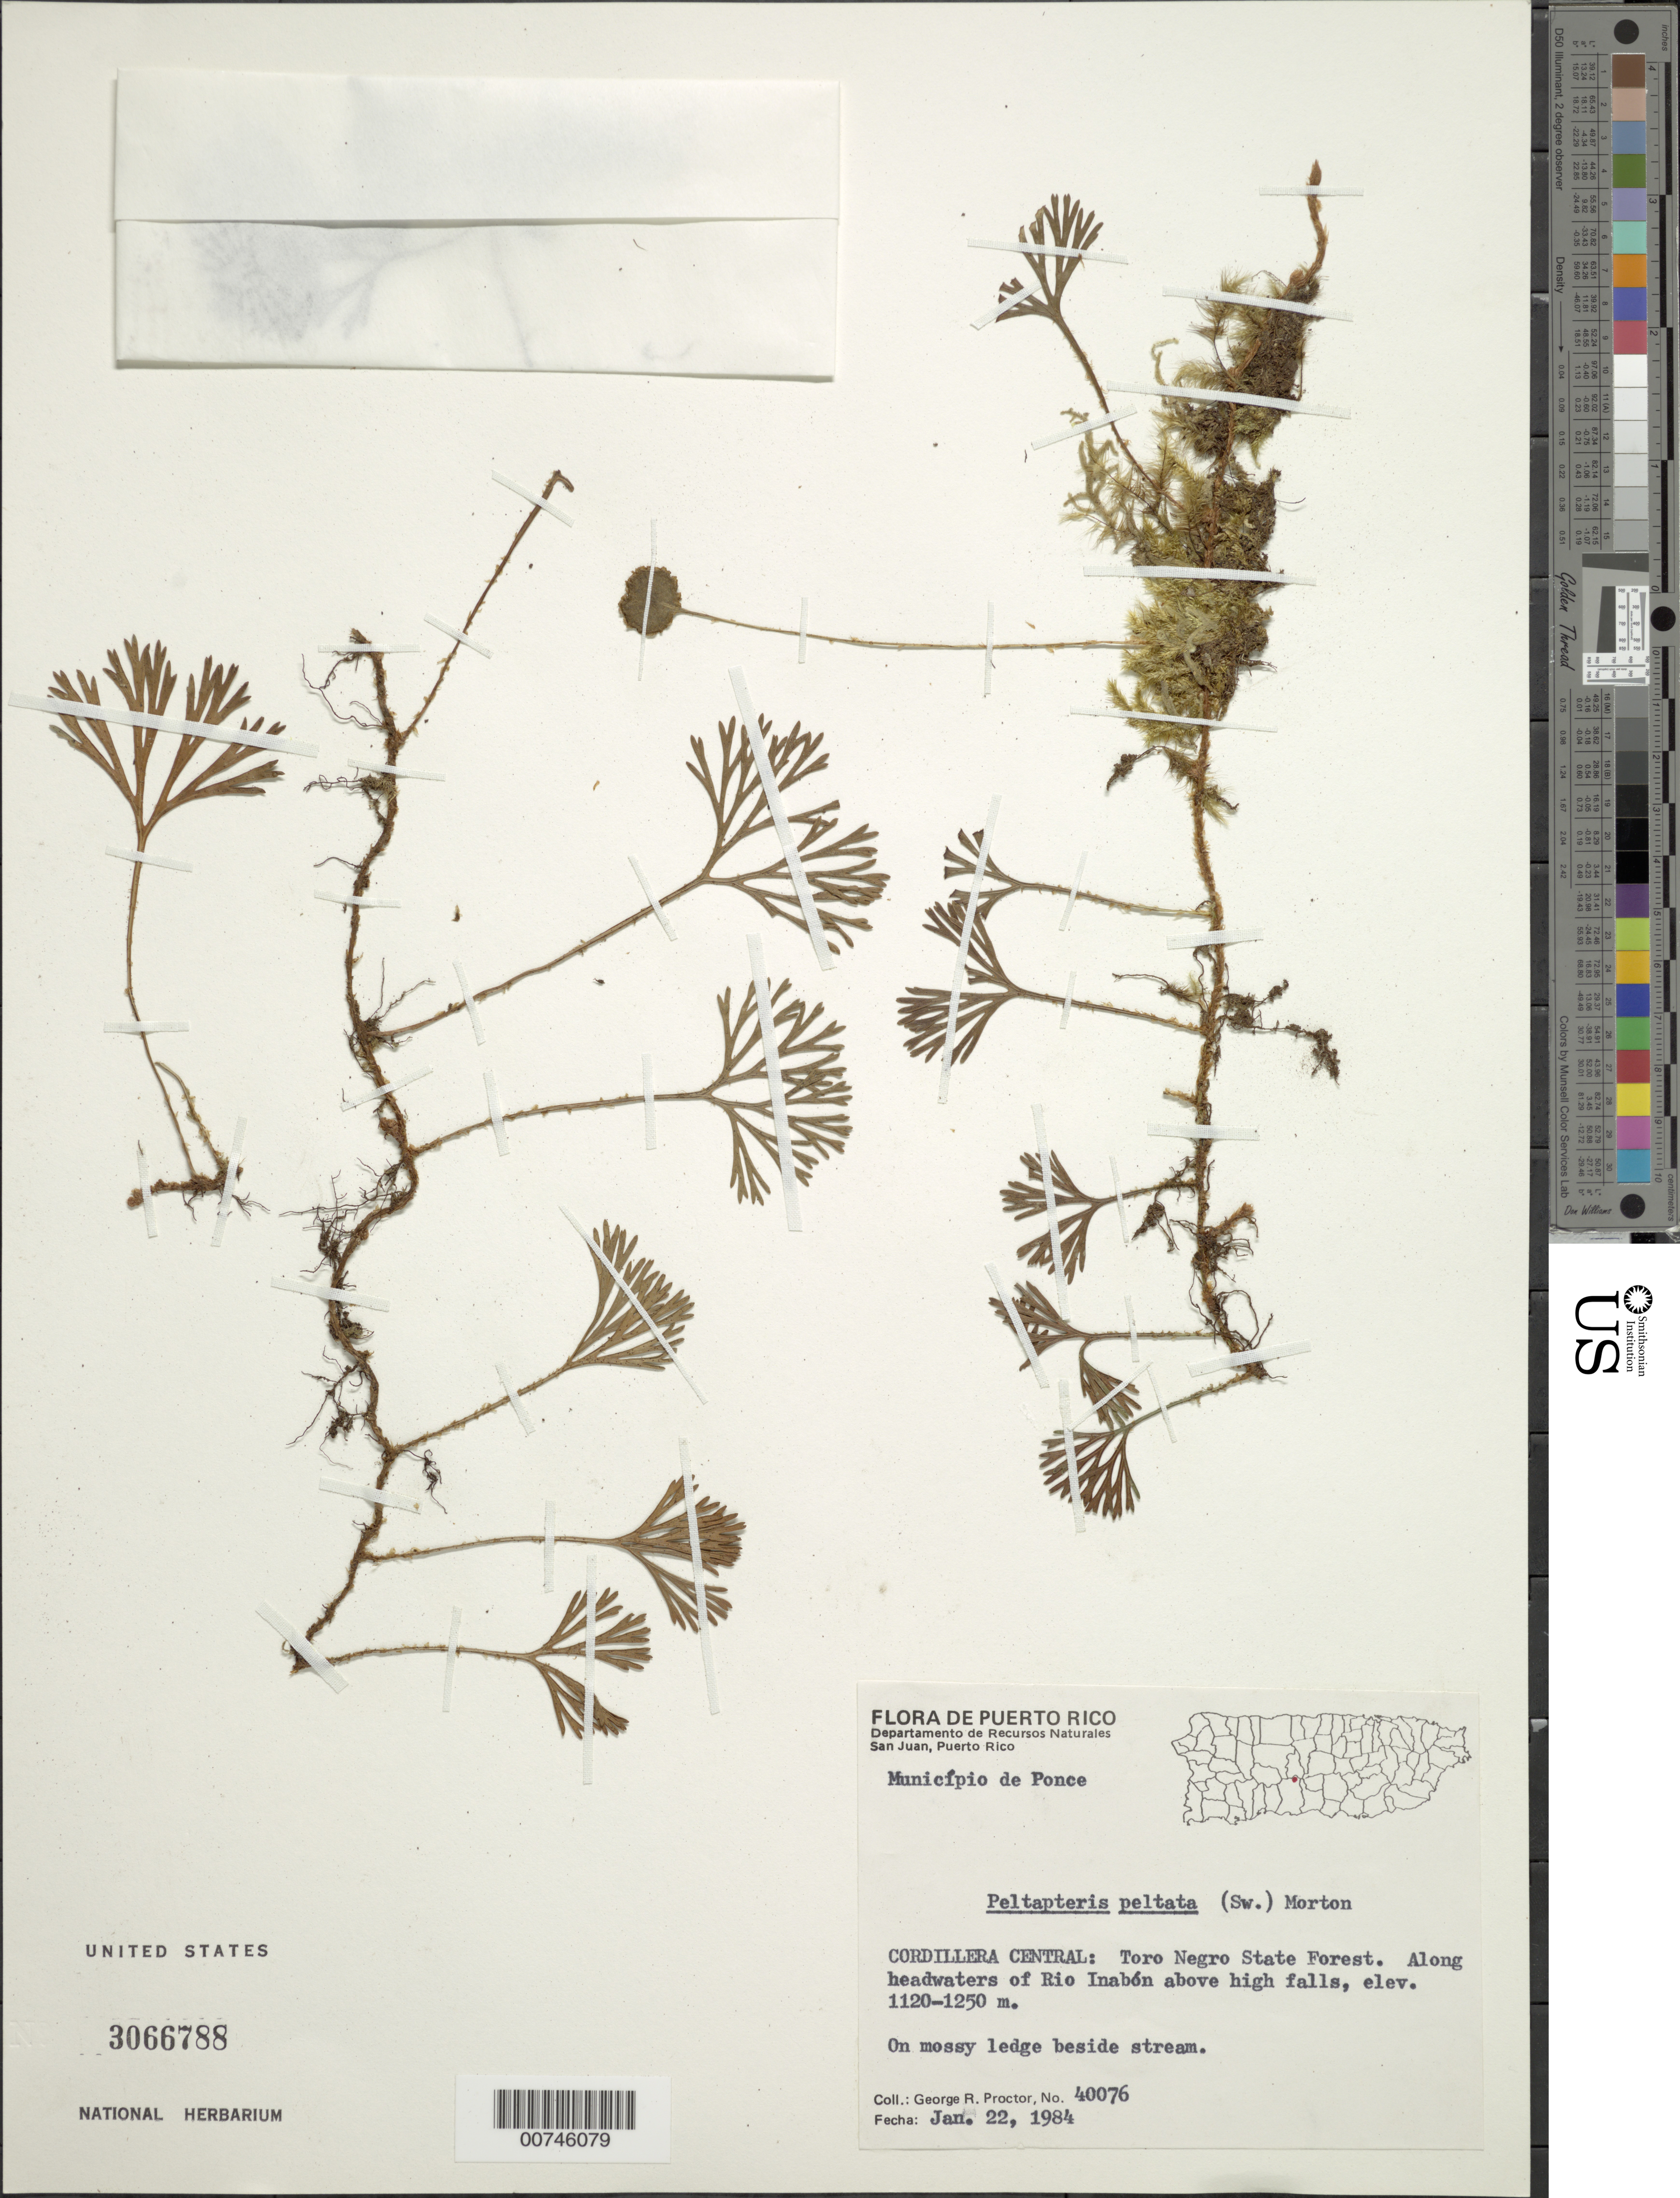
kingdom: Plantae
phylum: Tracheophyta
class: Polypodiopsida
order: Polypodiales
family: Dryopteridaceae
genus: Elaphoglossum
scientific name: Elaphoglossum peltatum f. peltatum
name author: (Sw.) Urb.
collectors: G. R. Proctor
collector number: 40076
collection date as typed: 22 Jan 1984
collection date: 1984-01-22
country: Puerto Rico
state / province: Ponce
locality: Cordillera Central: Toro Negro State Forest. Along headwaters of Río Inabón above high falls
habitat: On mossy ledge beside stream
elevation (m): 1120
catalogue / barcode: US 3066788